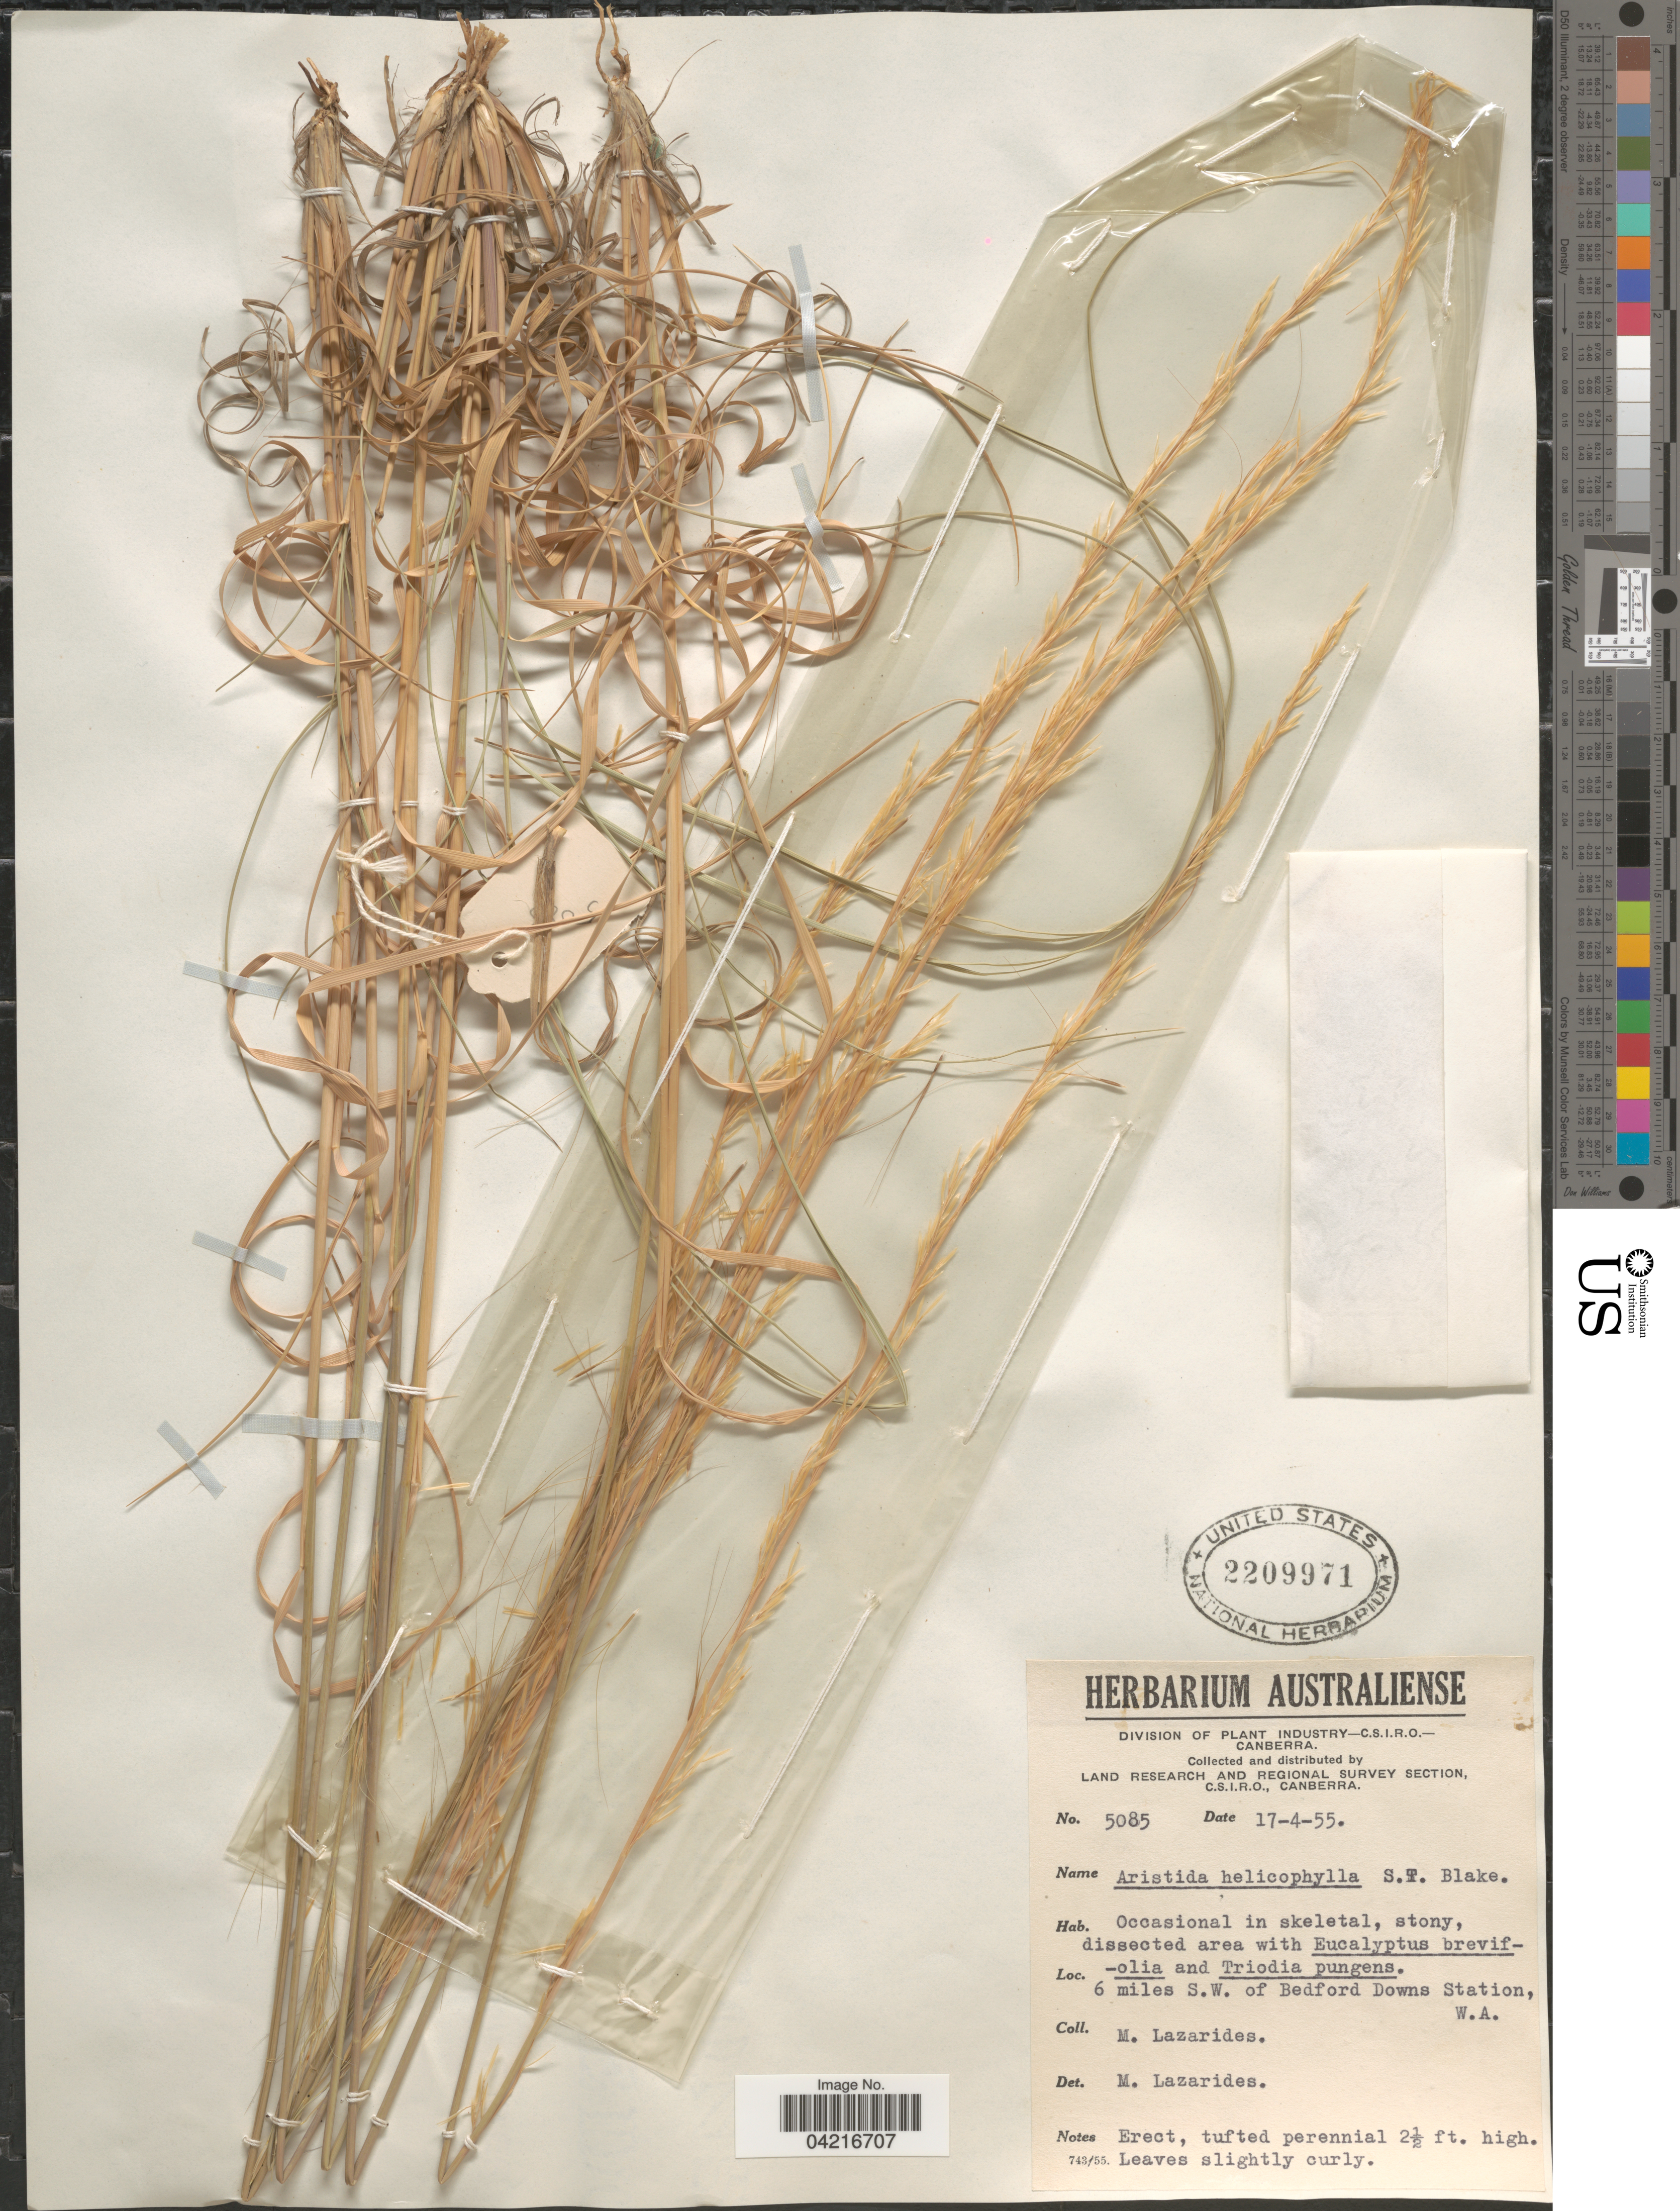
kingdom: Plantae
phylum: Tracheophyta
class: Liliopsida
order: Poales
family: Poaceae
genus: Aristida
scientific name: Aristida helicophylla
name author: S.T. Blake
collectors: M. Lazarides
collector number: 5085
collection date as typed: Transcribed d/m/y: 17/4/55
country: Australia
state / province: Western Australia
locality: Land Research and Regional Survey Section, C.S.I.R.O. 6 miles S.W. of Bedford Downs Station.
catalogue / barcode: US 2209971